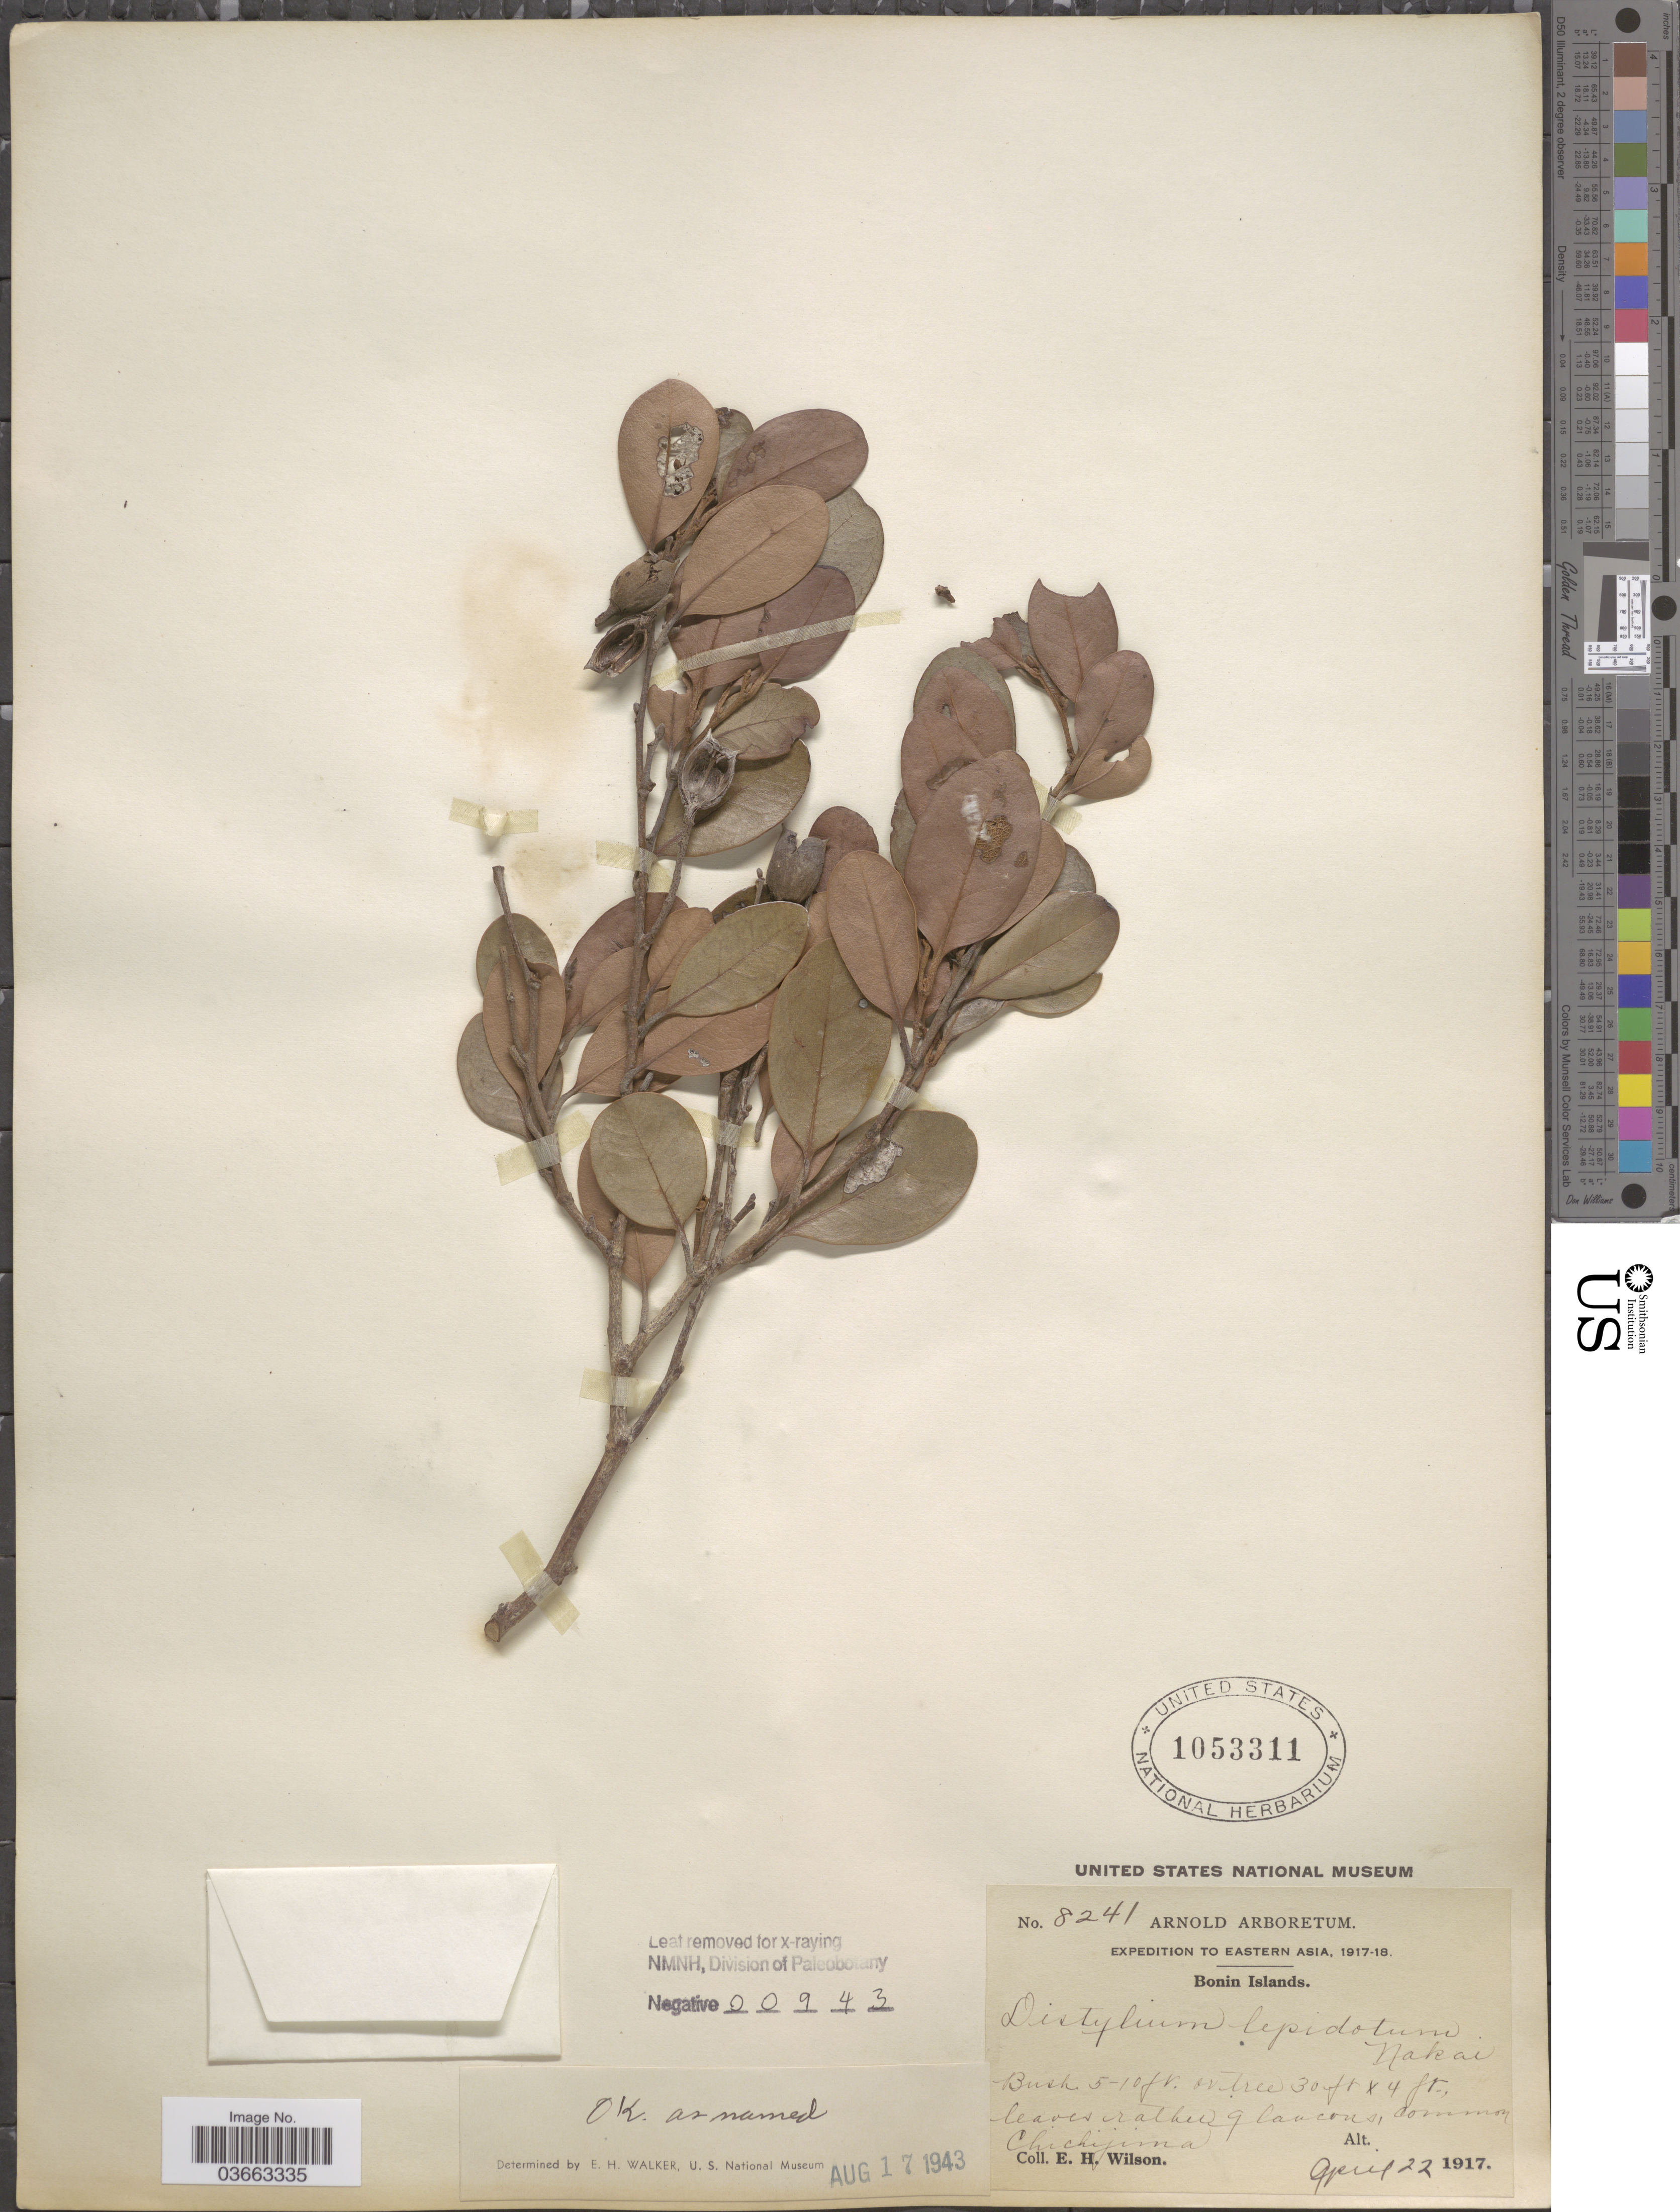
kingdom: Plantae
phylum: Tracheophyta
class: Magnoliopsida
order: Saxifragales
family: Hamamelidaceae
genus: Distylium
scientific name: Distylium lepidotum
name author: Nakai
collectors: E. Wilson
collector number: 8241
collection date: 1917-04-22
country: Japan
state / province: Tokyo, Federal City of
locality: Eastern Asia. Bonin Islands. Chichijima.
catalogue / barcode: US 1053311